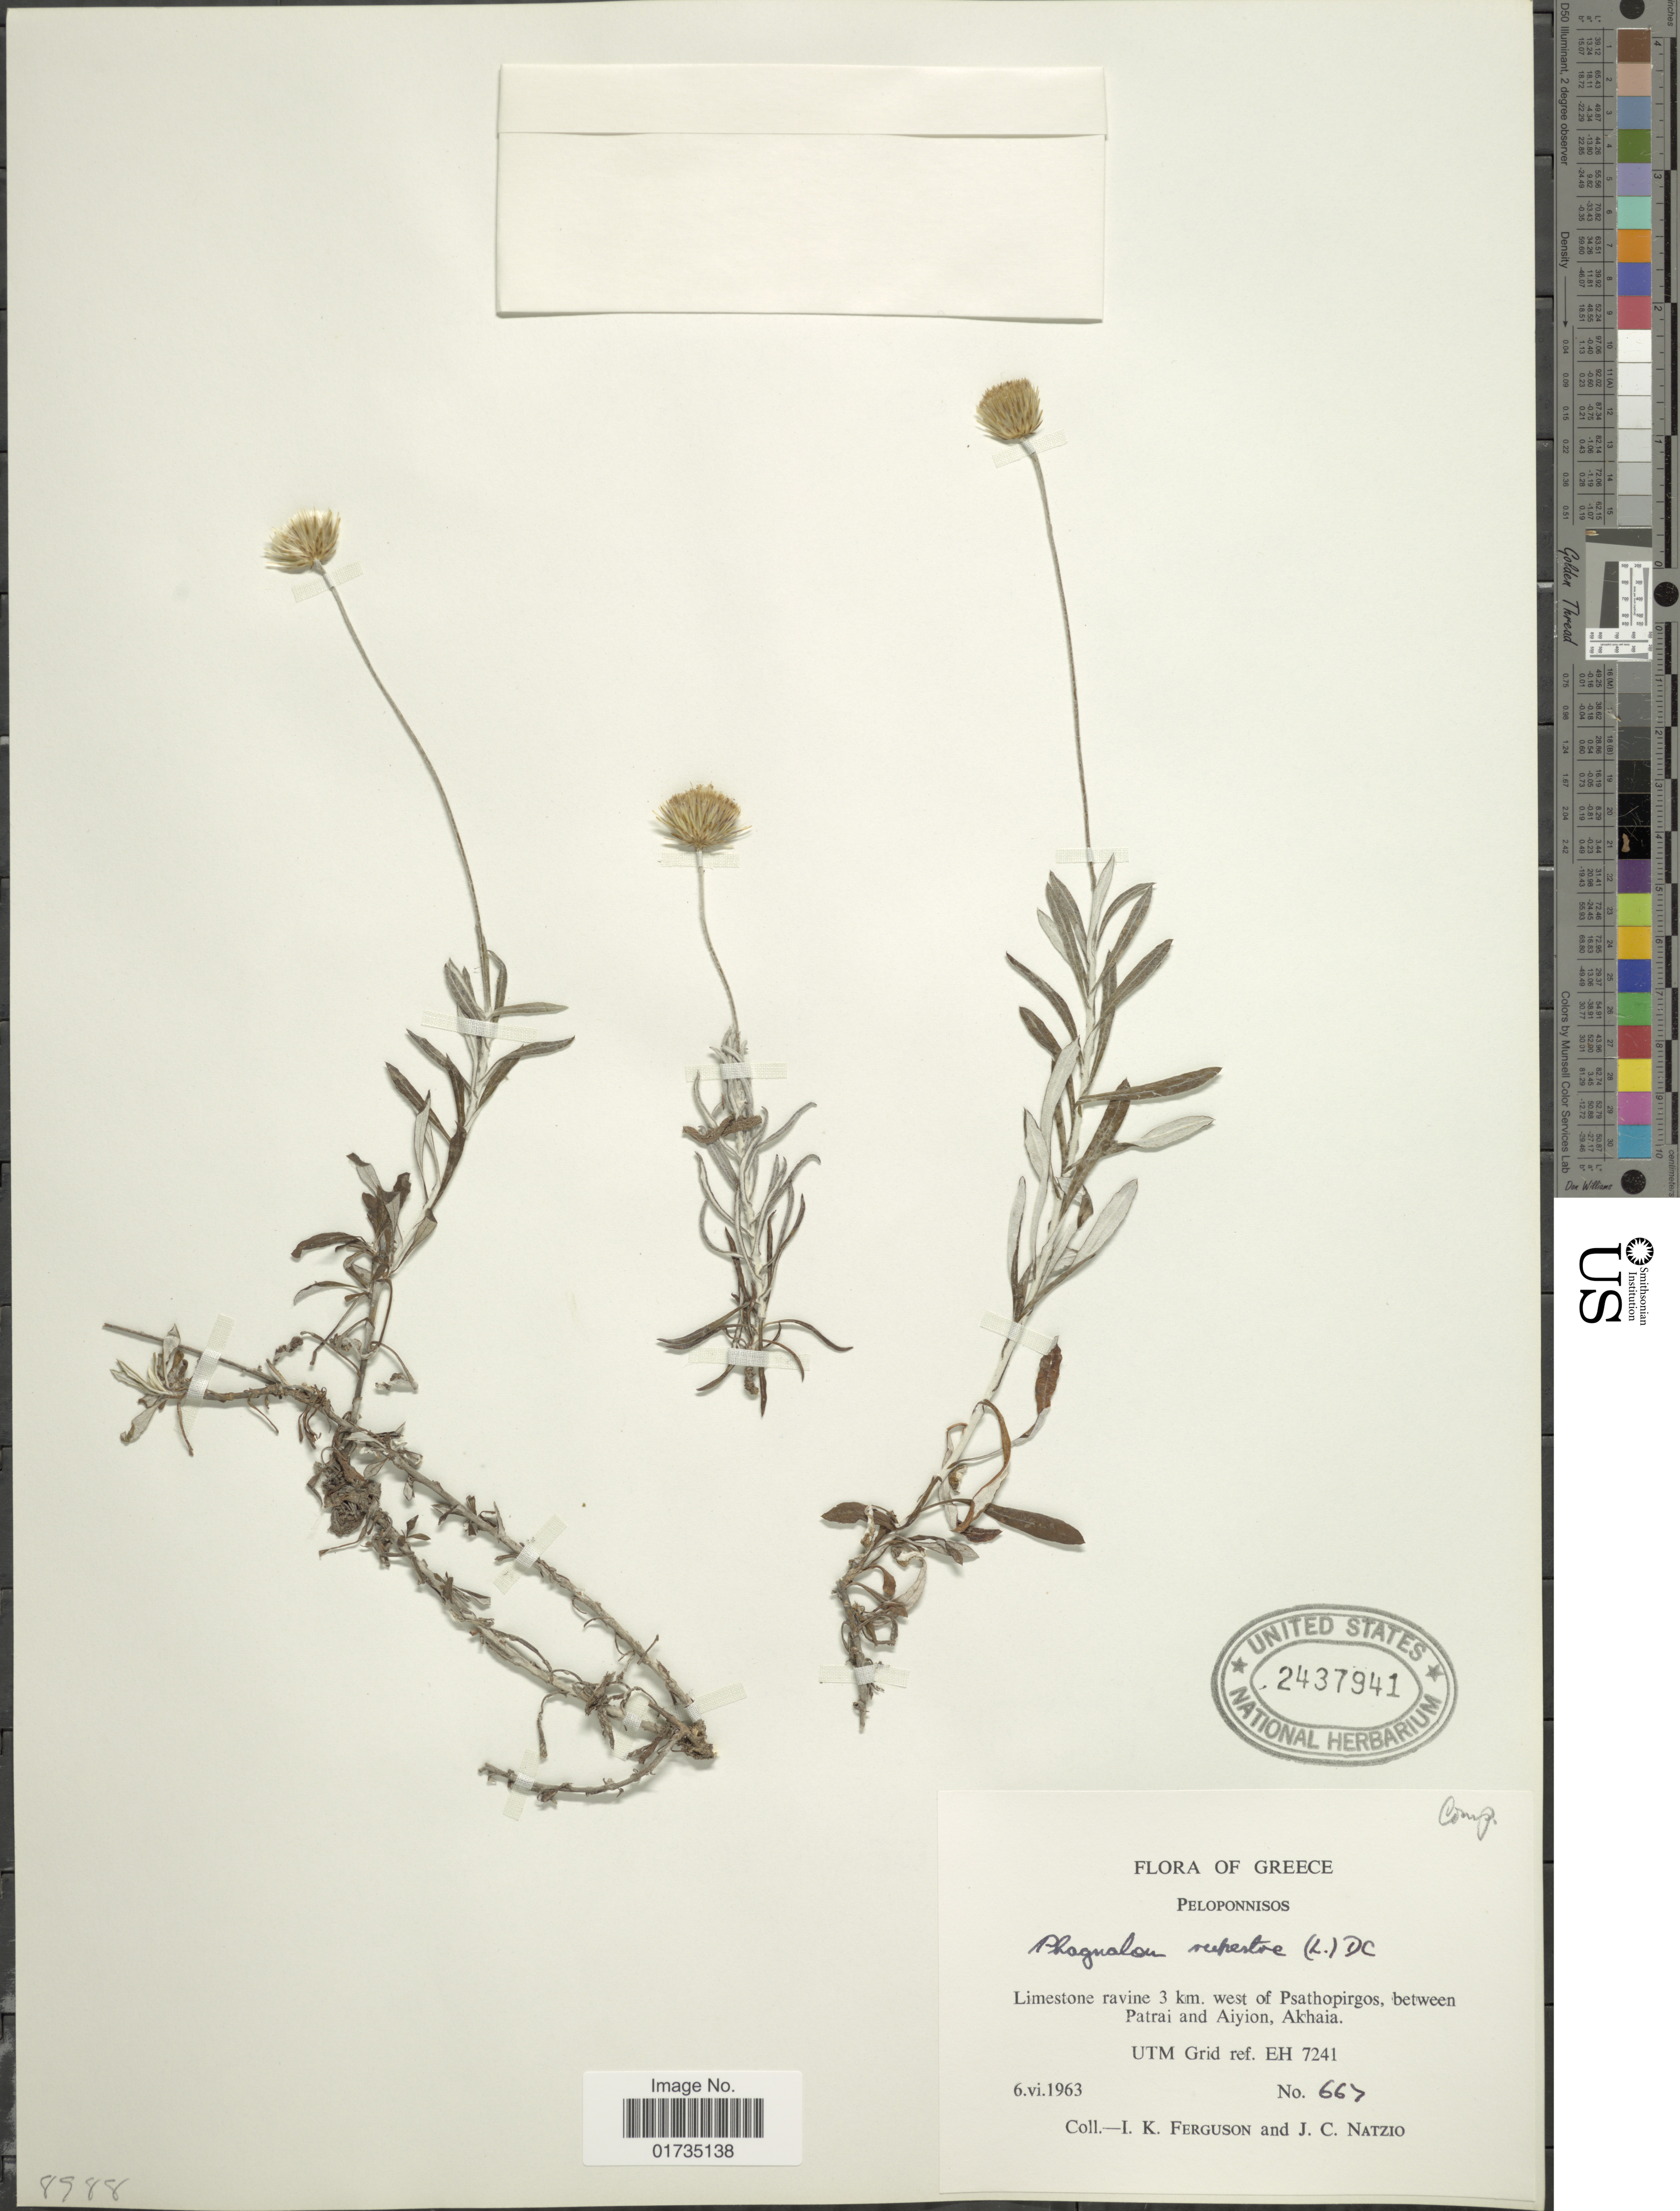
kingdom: Plantae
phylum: Tracheophyta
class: Magnoliopsida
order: Asterales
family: Asteraceae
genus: Phagnalon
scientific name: Phagnalon rupestre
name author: (L.) DC.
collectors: I. K. Ferguson & J. Natzio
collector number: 667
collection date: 1963-06-06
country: Greece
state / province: Peloponnese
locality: Peloponnisos. Limestone ravine 3 km. west of Psathopirgos, between Patrai and Aiyion, Akhaia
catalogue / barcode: US 2437941